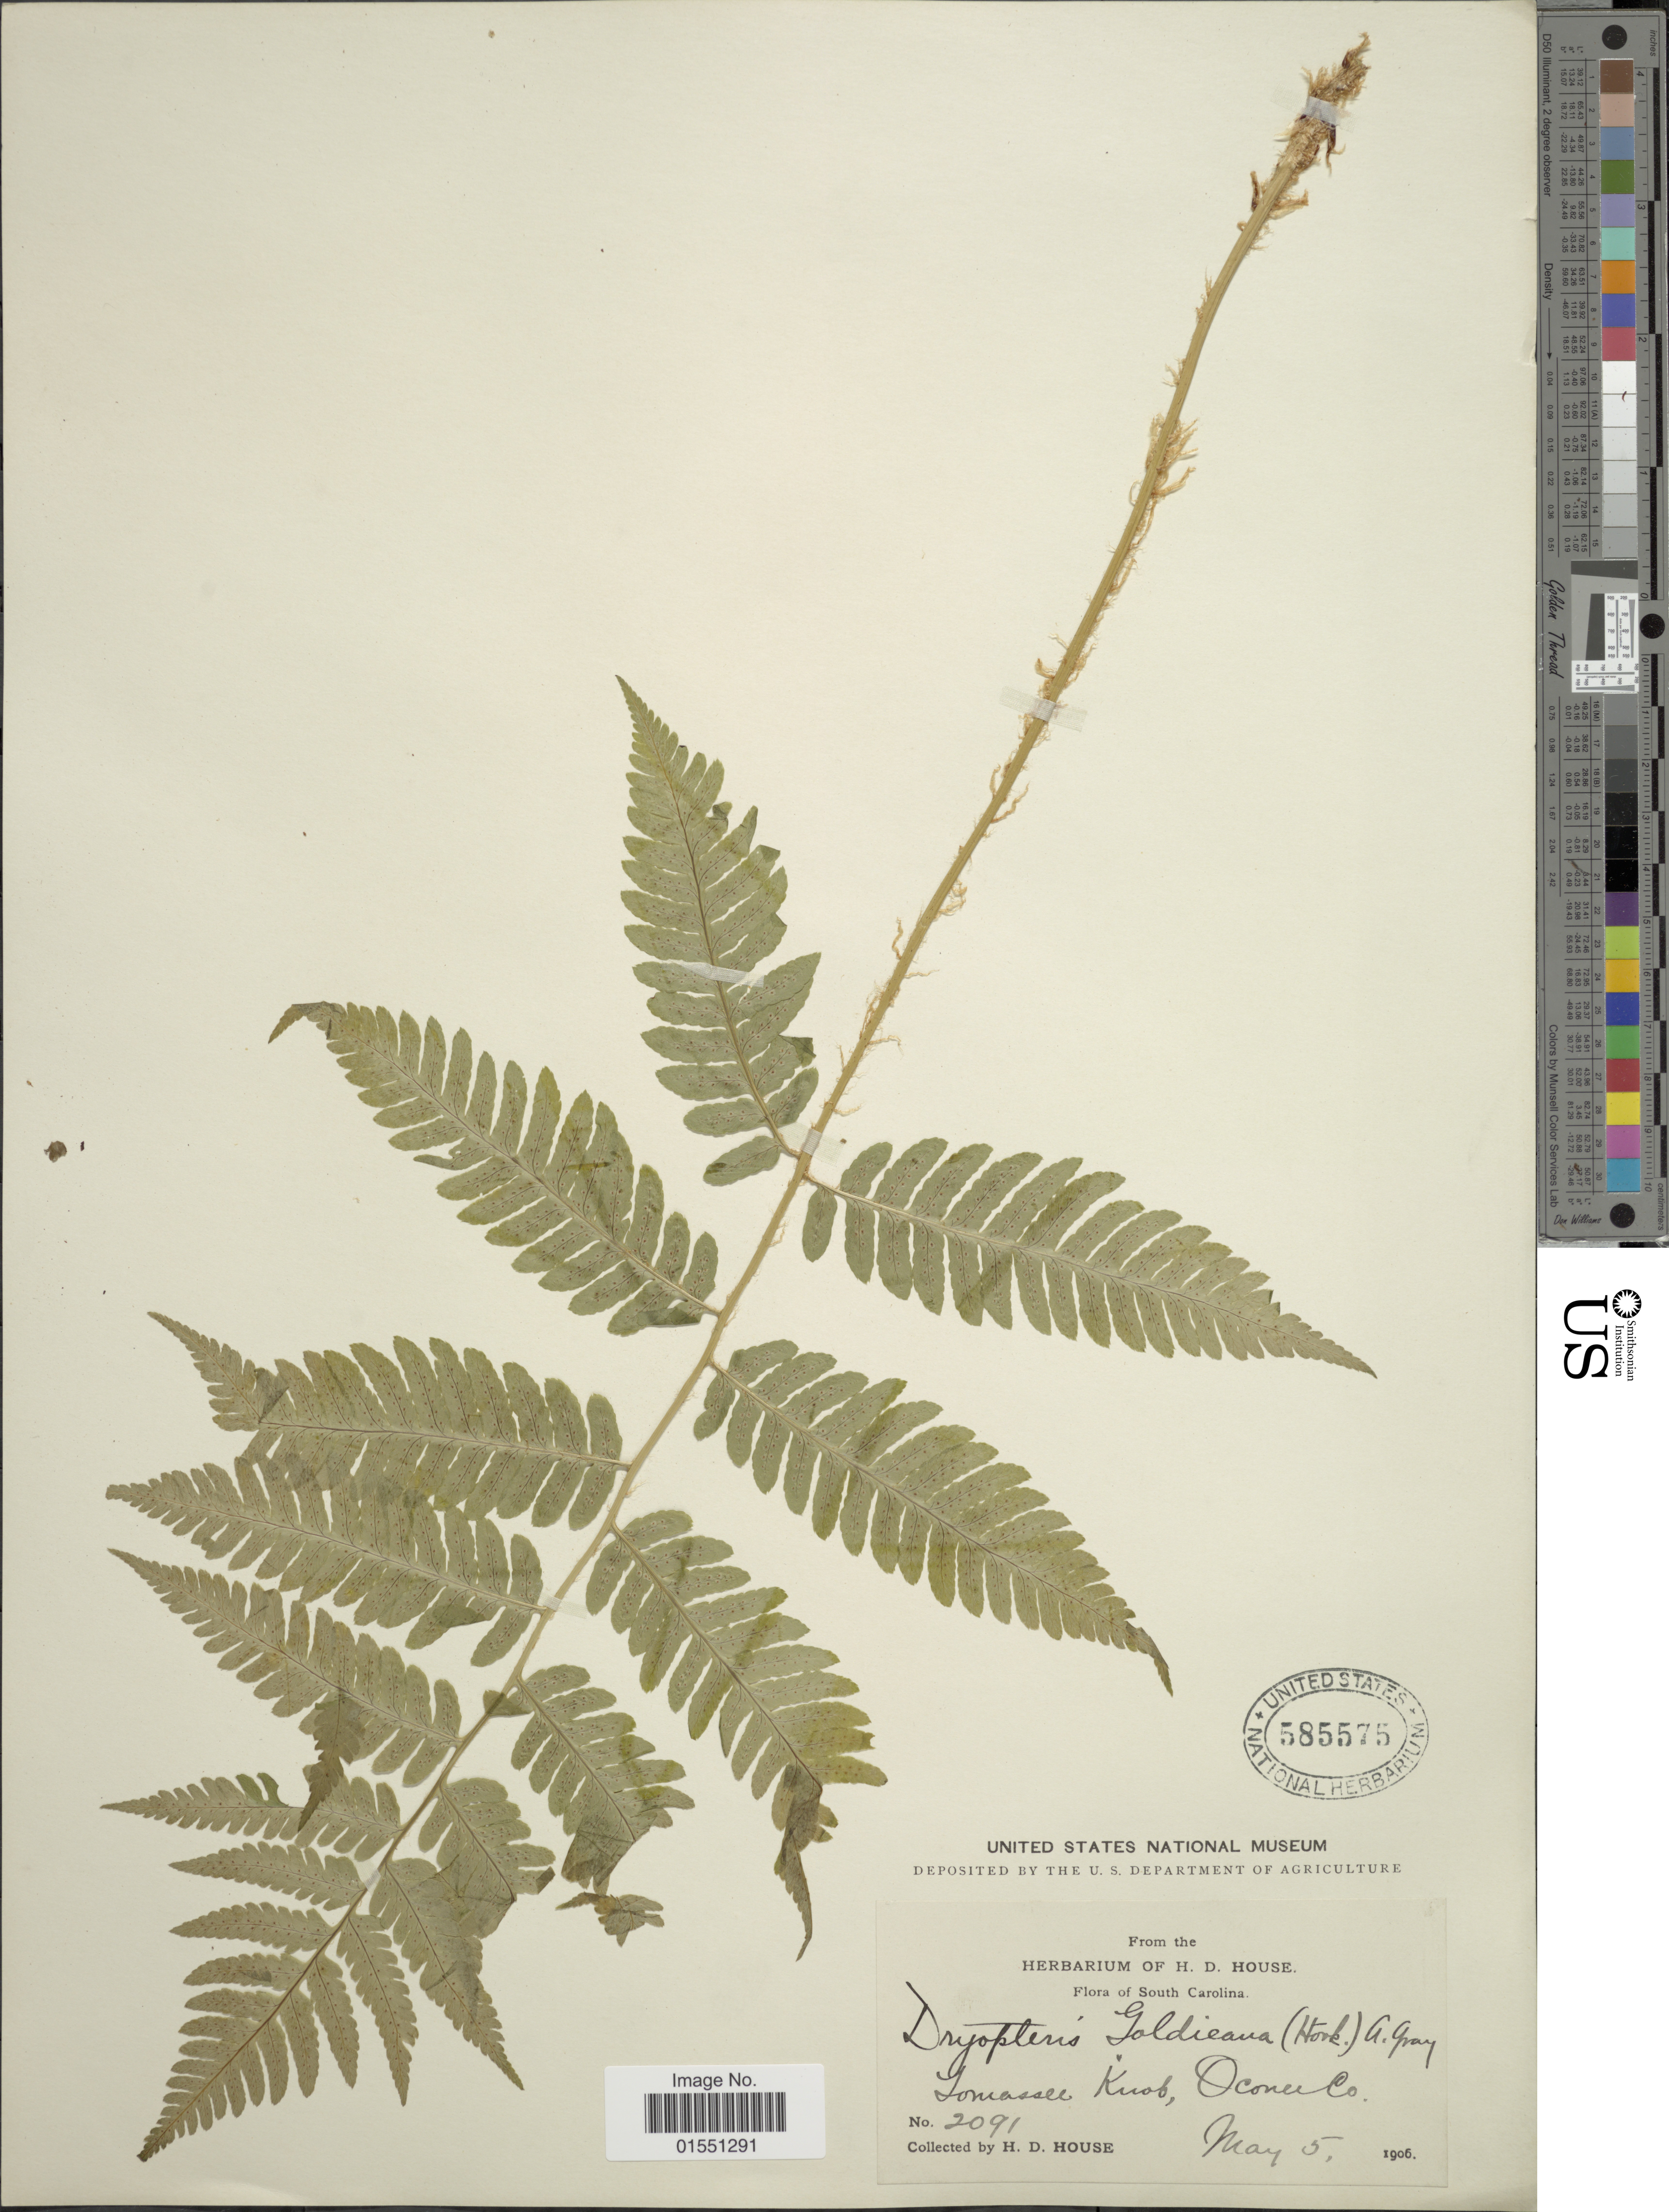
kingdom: Plantae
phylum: Tracheophyta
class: Polypodiopsida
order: Polypodiales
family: Dryopteridaceae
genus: Dryopteris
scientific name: Dryopteris goldiana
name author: (Hook. ex Goldie) A. Gray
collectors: H. D. House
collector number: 2091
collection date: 1906-05-05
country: United States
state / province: South Carolina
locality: Tomassee Knob, Oconee Co.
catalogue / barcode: US 585575